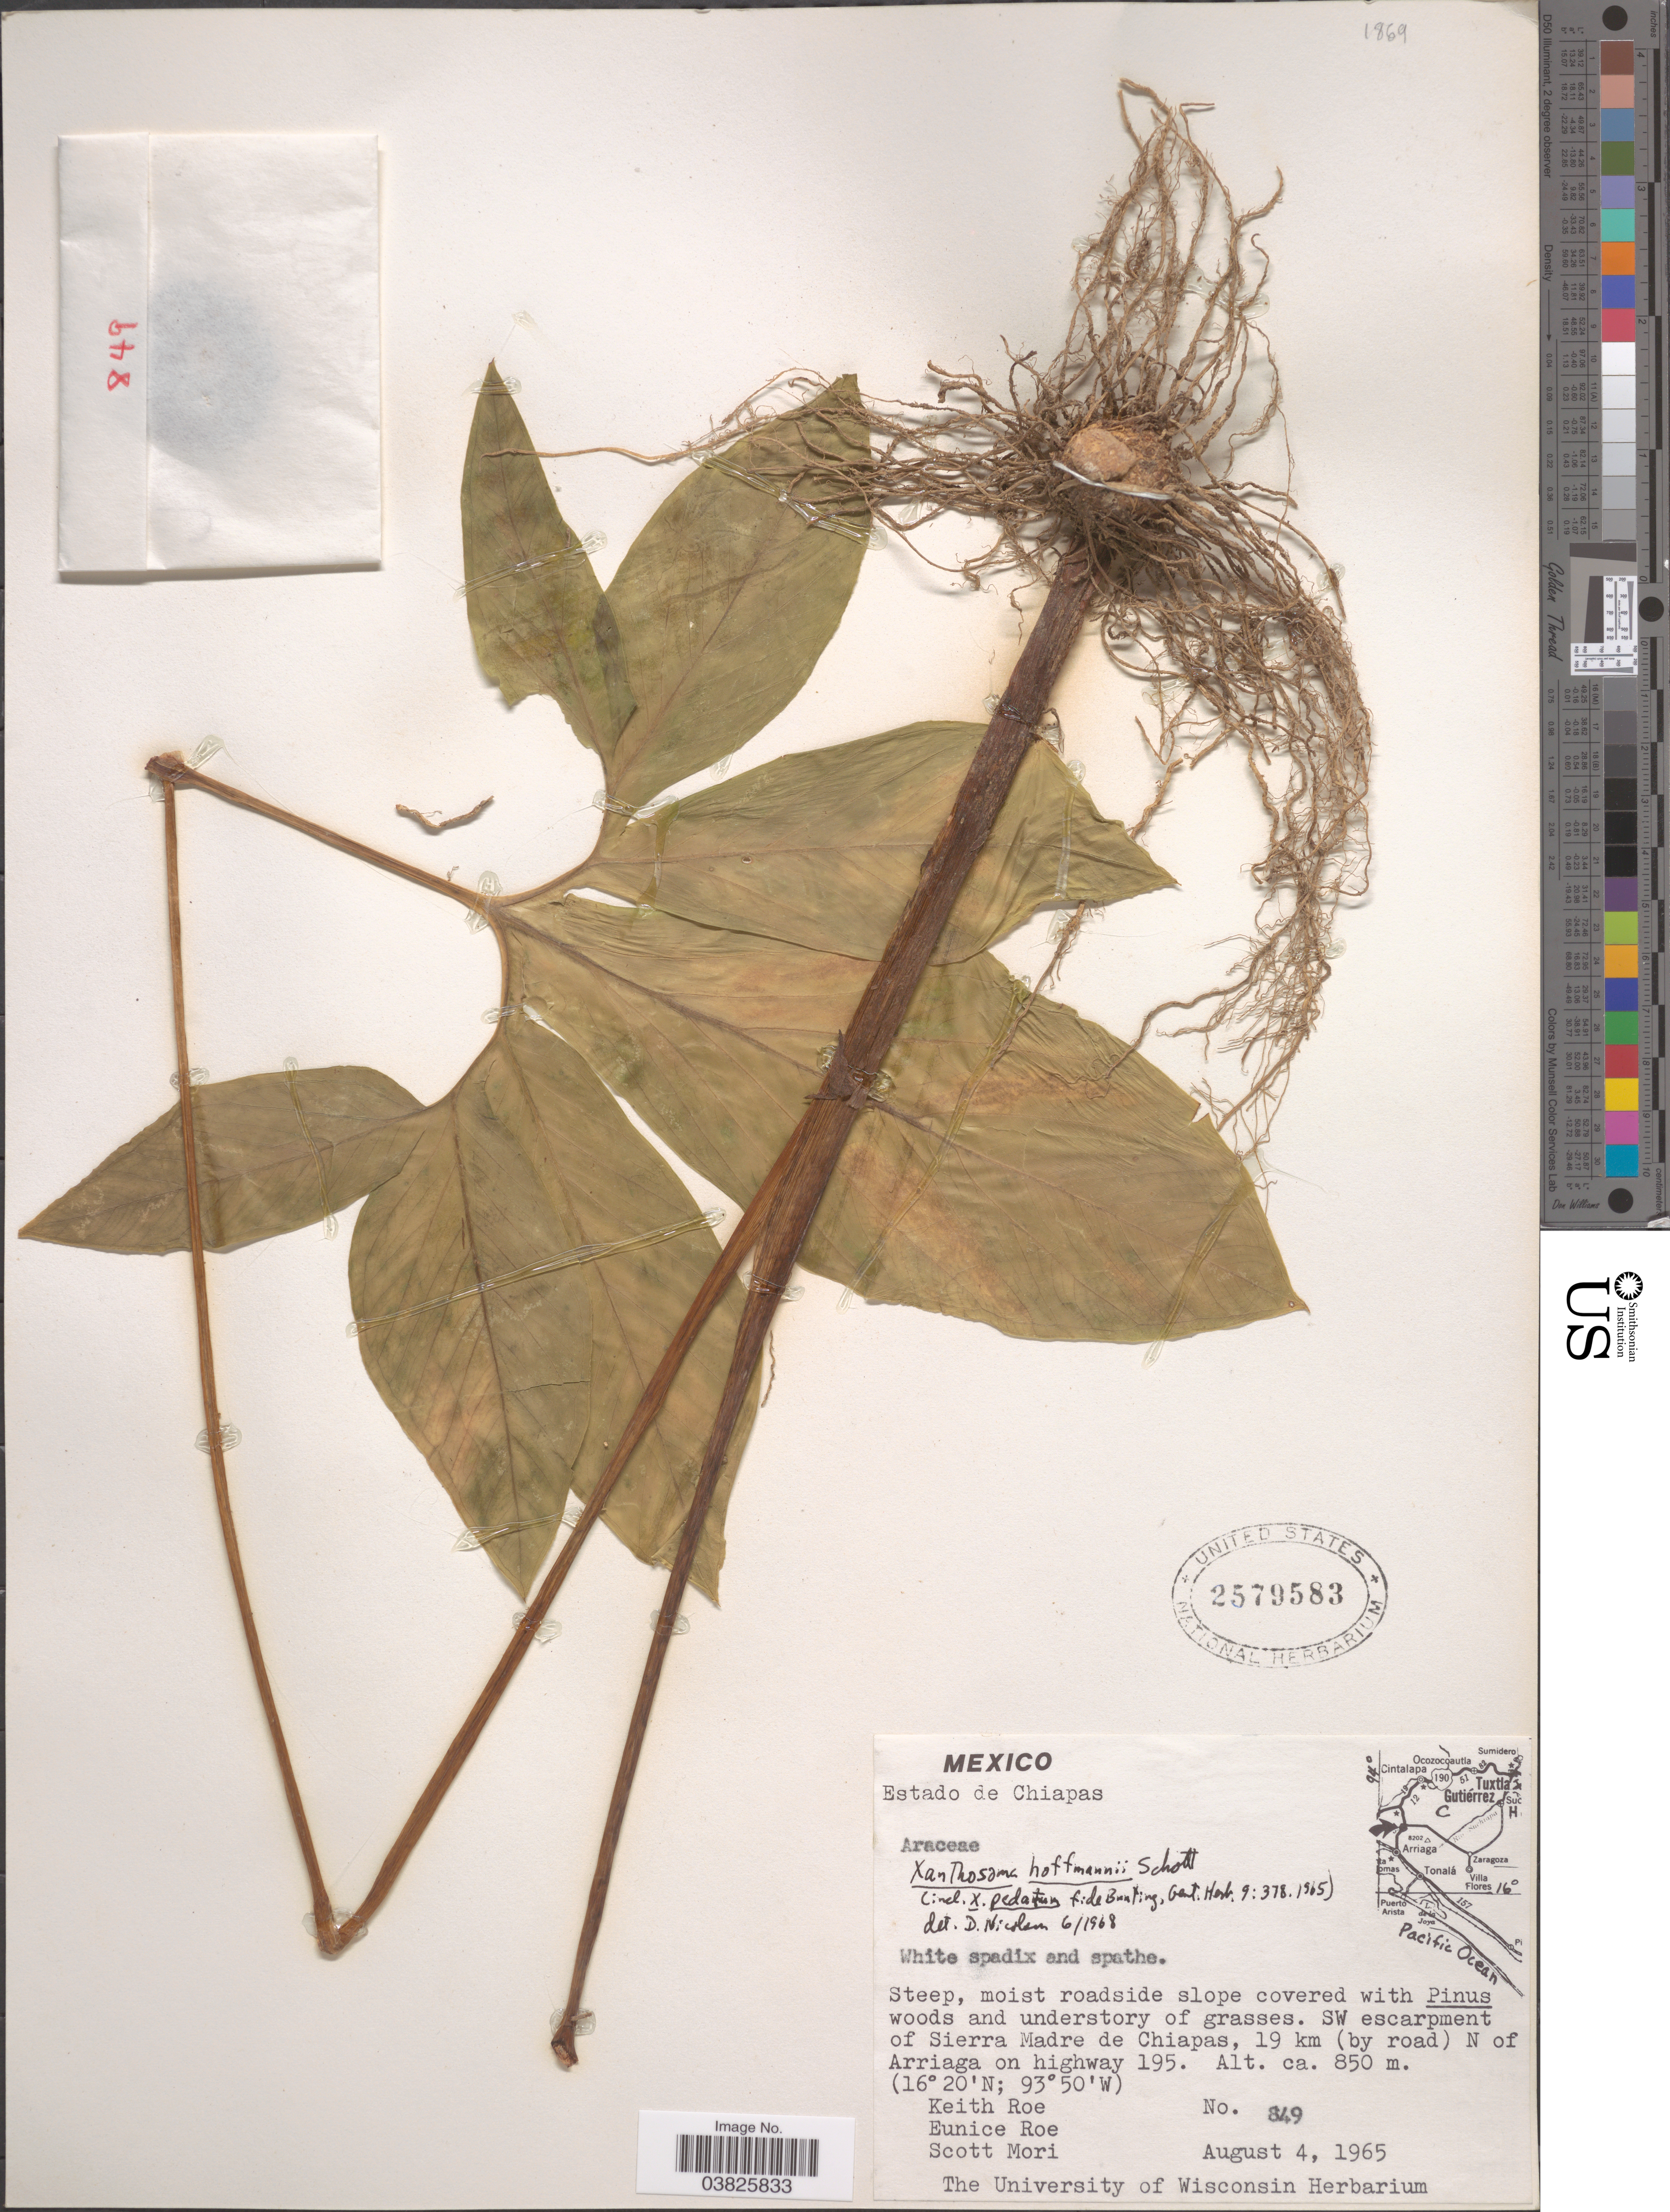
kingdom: Plantae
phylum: Tracheophyta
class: Liliopsida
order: Alismatales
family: Araceae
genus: Xanthosoma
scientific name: Xanthosoma hoffmannii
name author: (Schott) Schott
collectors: K. E. Roe, E. Roe & S. Mori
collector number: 849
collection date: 1965-08-04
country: Mexico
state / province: Chiapas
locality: SW escarpment of Sierra Madre de Chiapas, 19 km (by road) N of Arriaga on highway 195.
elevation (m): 850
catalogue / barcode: US 2579583